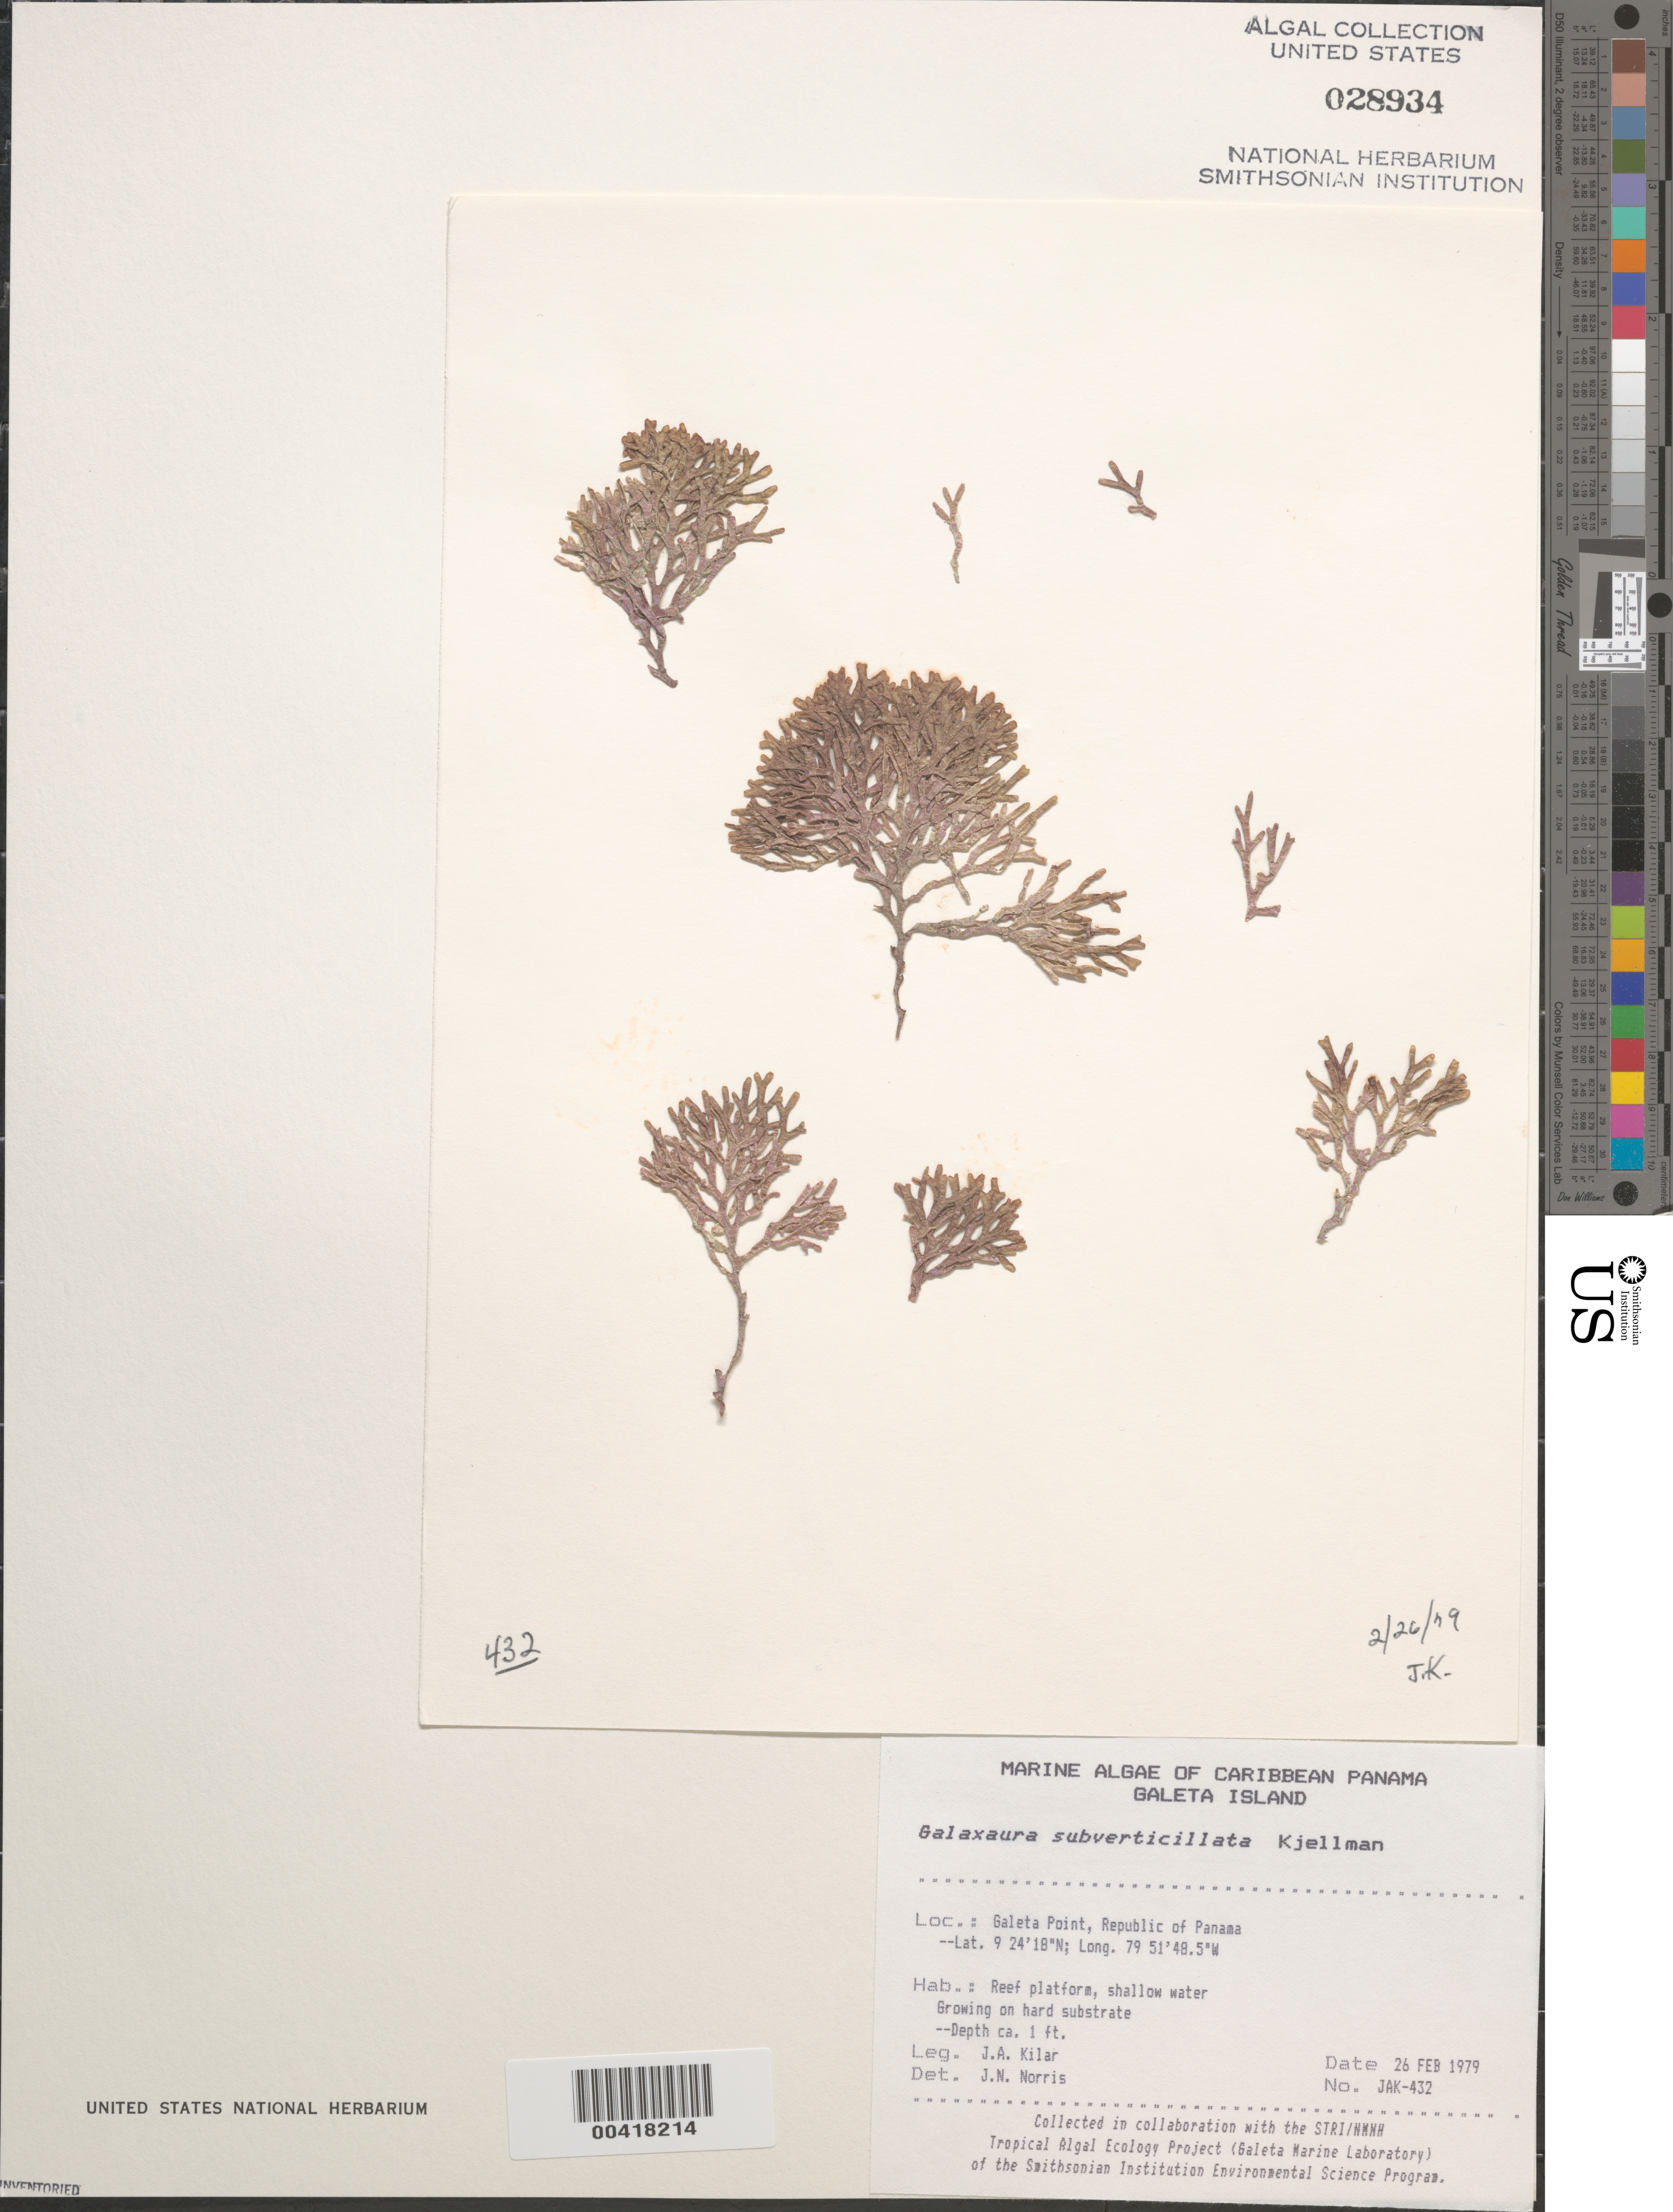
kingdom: Plantae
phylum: Rhodophyta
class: Florideophyceae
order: Nemaliales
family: Galaxauraceae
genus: Galaxaura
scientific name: Galaxaura rugosa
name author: (Ellis & Sol.) J.V.Lamouroux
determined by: Algae name updating Project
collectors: J. A. Kilar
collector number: JAK-432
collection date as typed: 26 Feb 1979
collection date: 1979-02-26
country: Panama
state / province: Colón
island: Galeta Island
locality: Galeta Point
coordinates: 9 24' 18" N, 79 51' 48.5" W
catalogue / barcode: US 28934